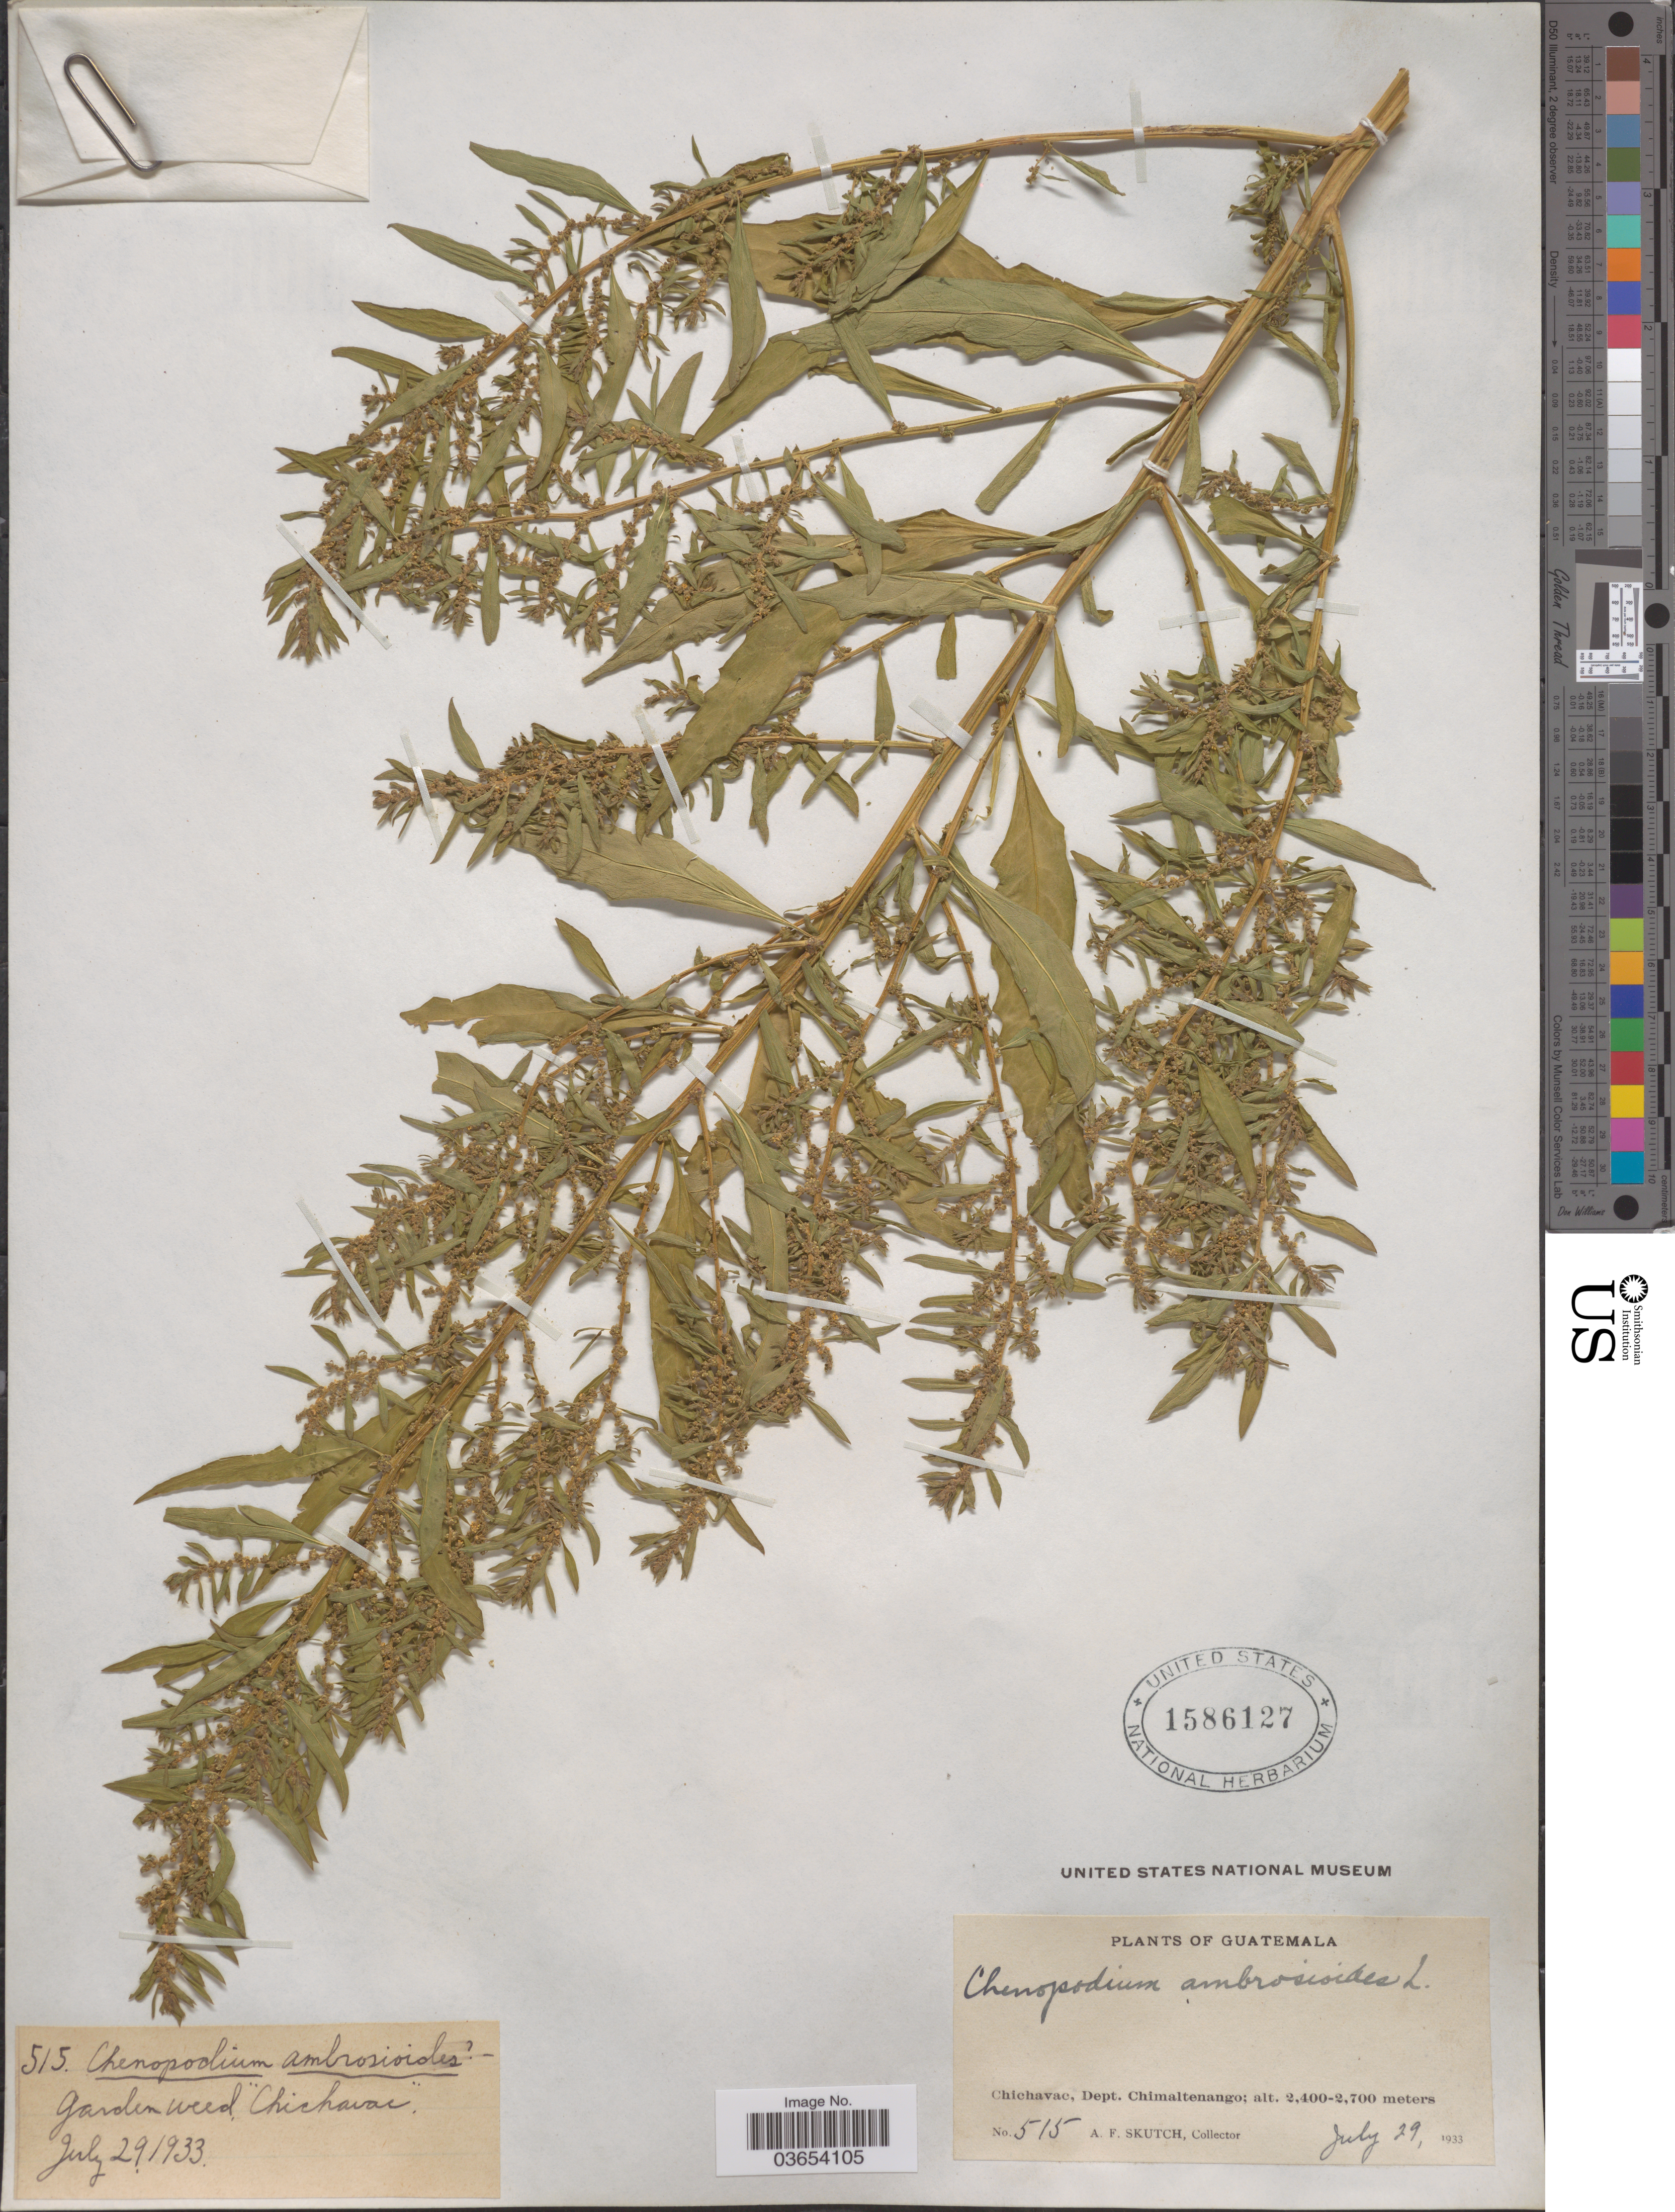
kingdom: Plantae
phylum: Tracheophyta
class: Magnoliopsida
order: Caryophyllales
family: Amaranthaceae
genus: Chenopodium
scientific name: Chenopodium ambrosioides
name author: L.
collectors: A. F. Skutch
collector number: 515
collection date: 1933-07-29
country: Guatemala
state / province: Chimaltenango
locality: Chichavac, Dept. Chimaltenango.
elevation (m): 2400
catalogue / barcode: US 1586127